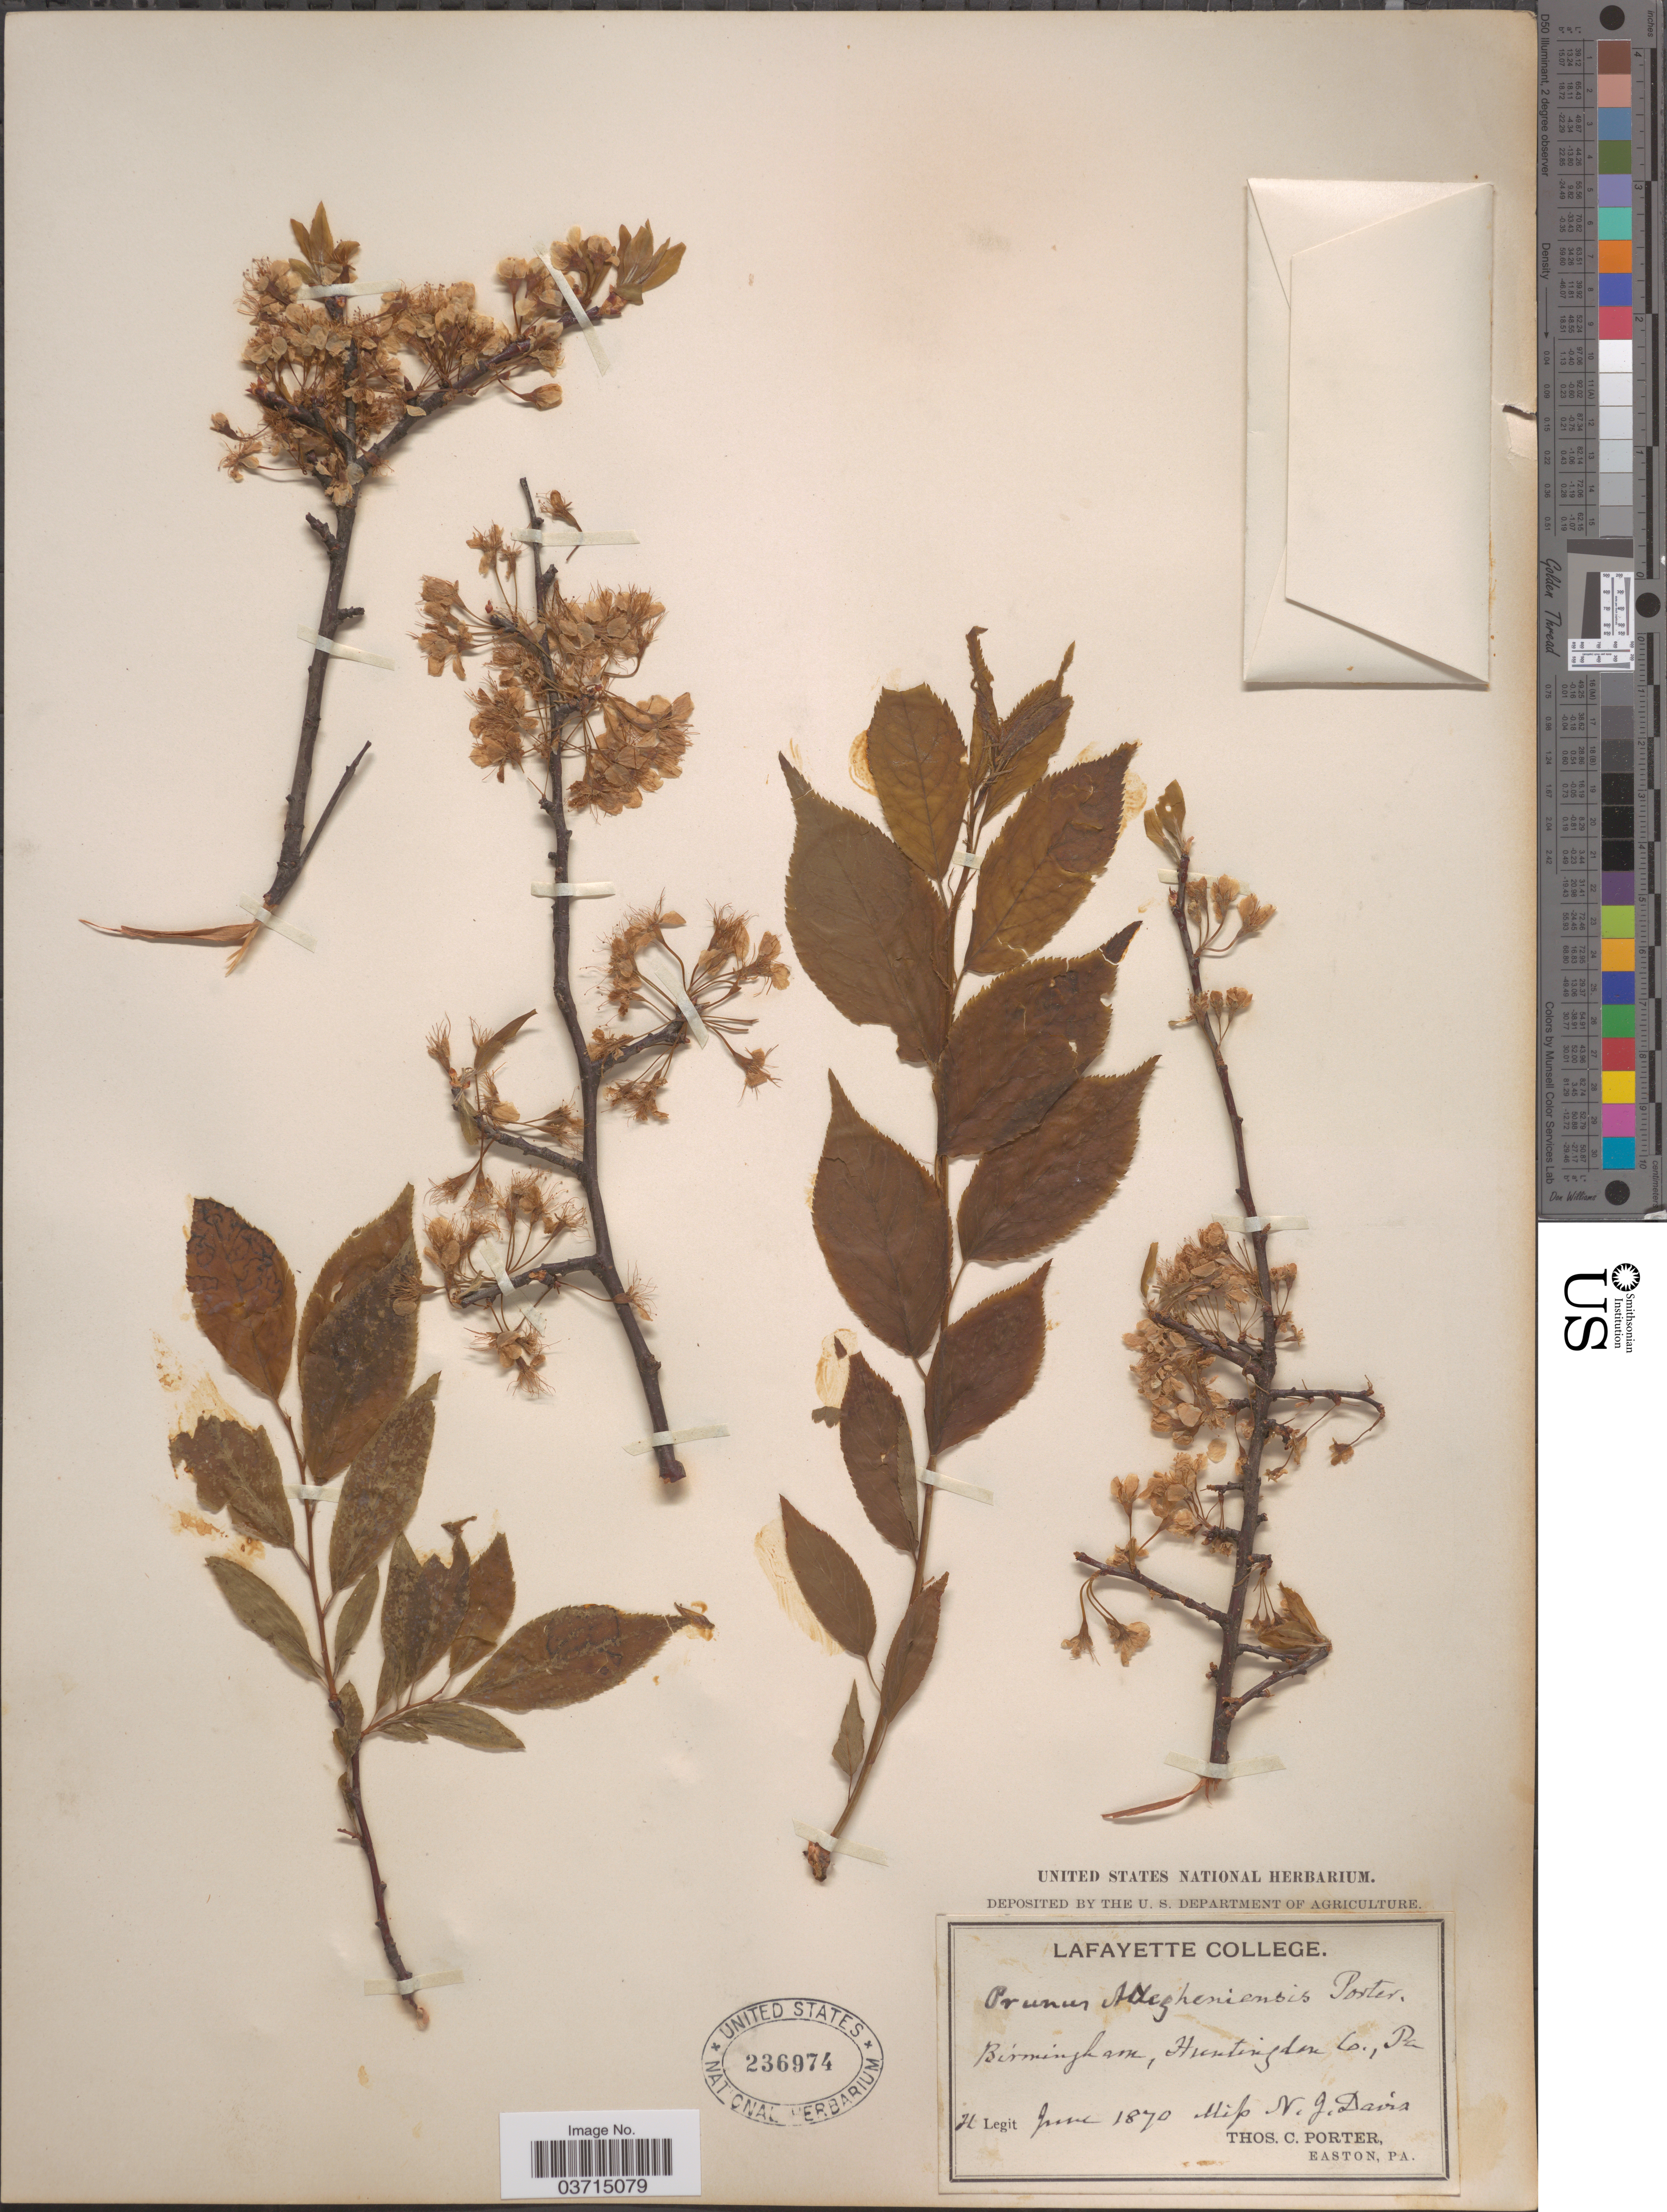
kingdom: Plantae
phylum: Tracheophyta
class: Magnoliopsida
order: Rosales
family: Rosaceae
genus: Prunus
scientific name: Prunus alleghaniensis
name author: Porter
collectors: N. Davis & T. Porter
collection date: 1870-06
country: United States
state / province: Pennsylvania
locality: Birmingham, Huntingdon Co.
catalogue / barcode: US 236974